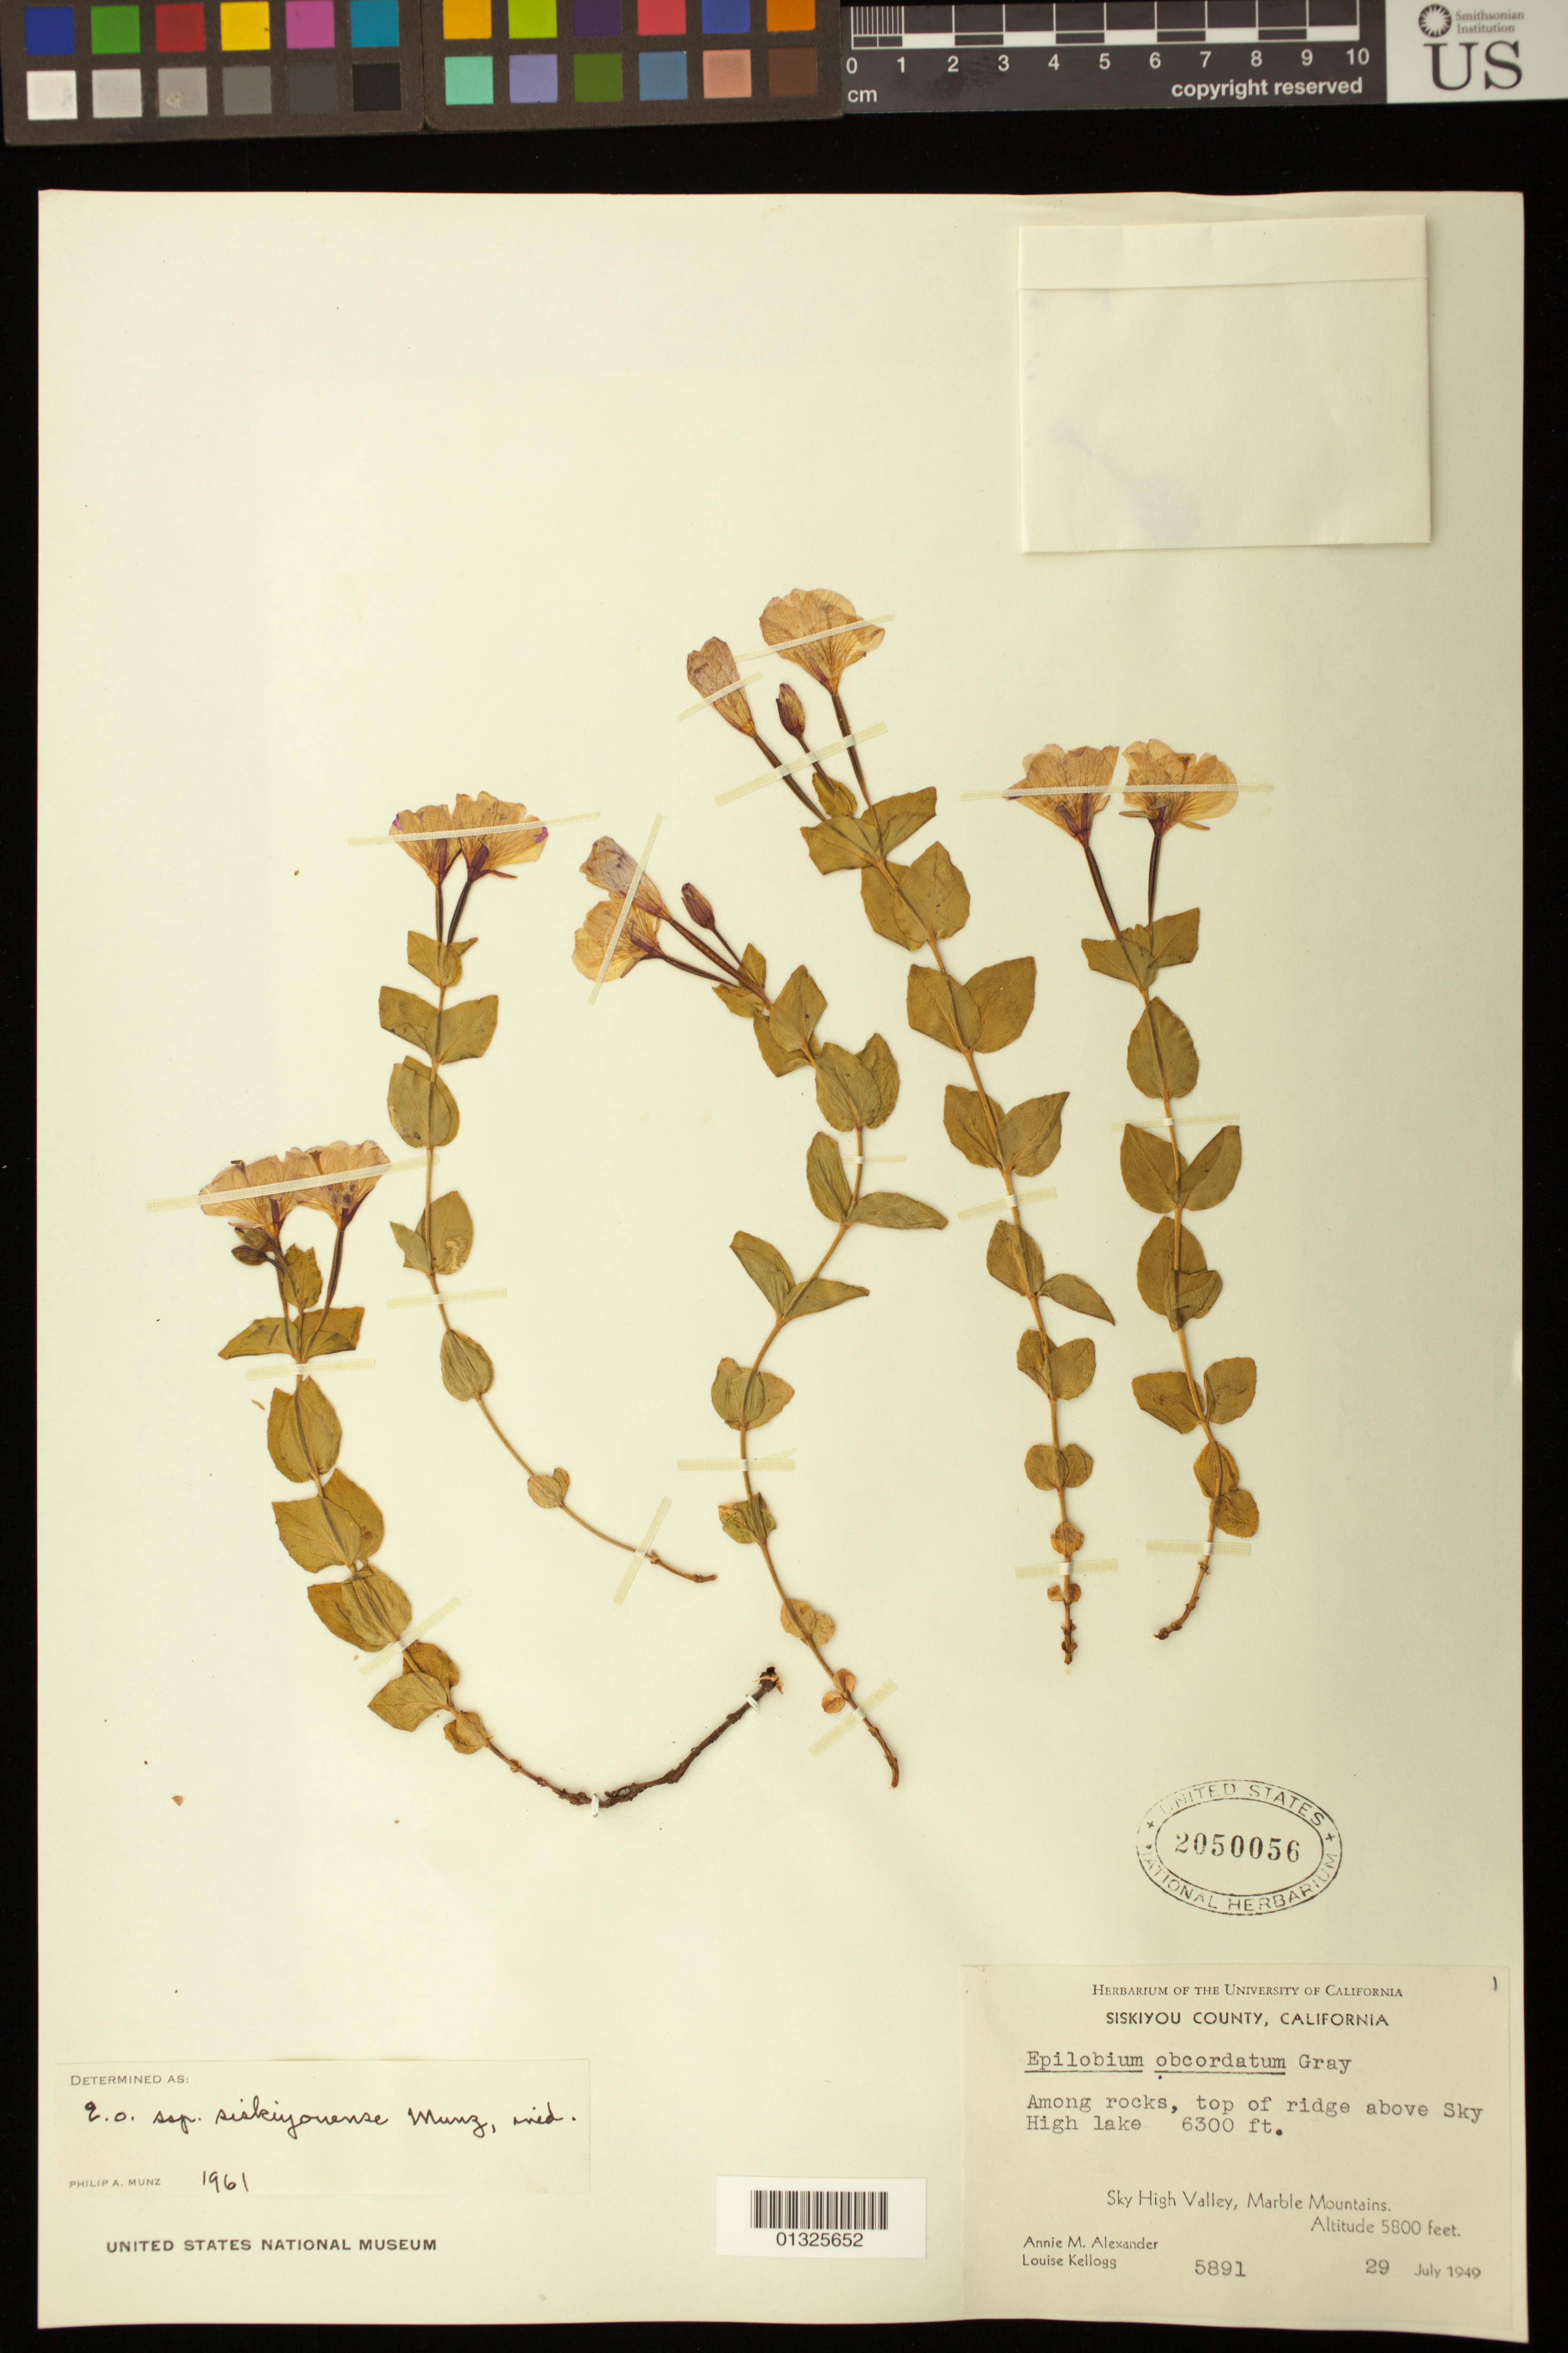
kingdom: Plantae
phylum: Tracheophyta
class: Magnoliopsida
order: Myrtales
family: Onagraceae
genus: Epilobium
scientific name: Epilobium obcordatum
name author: A. Gray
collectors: A. M. Alexander & L. Kellogg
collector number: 5891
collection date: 1949-07-29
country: United States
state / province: California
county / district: Siskiyou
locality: top of ridge above Sky High Lake, Sky High Valley, Marble Mountains.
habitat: Among rocks.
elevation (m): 1920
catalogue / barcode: US 2050056